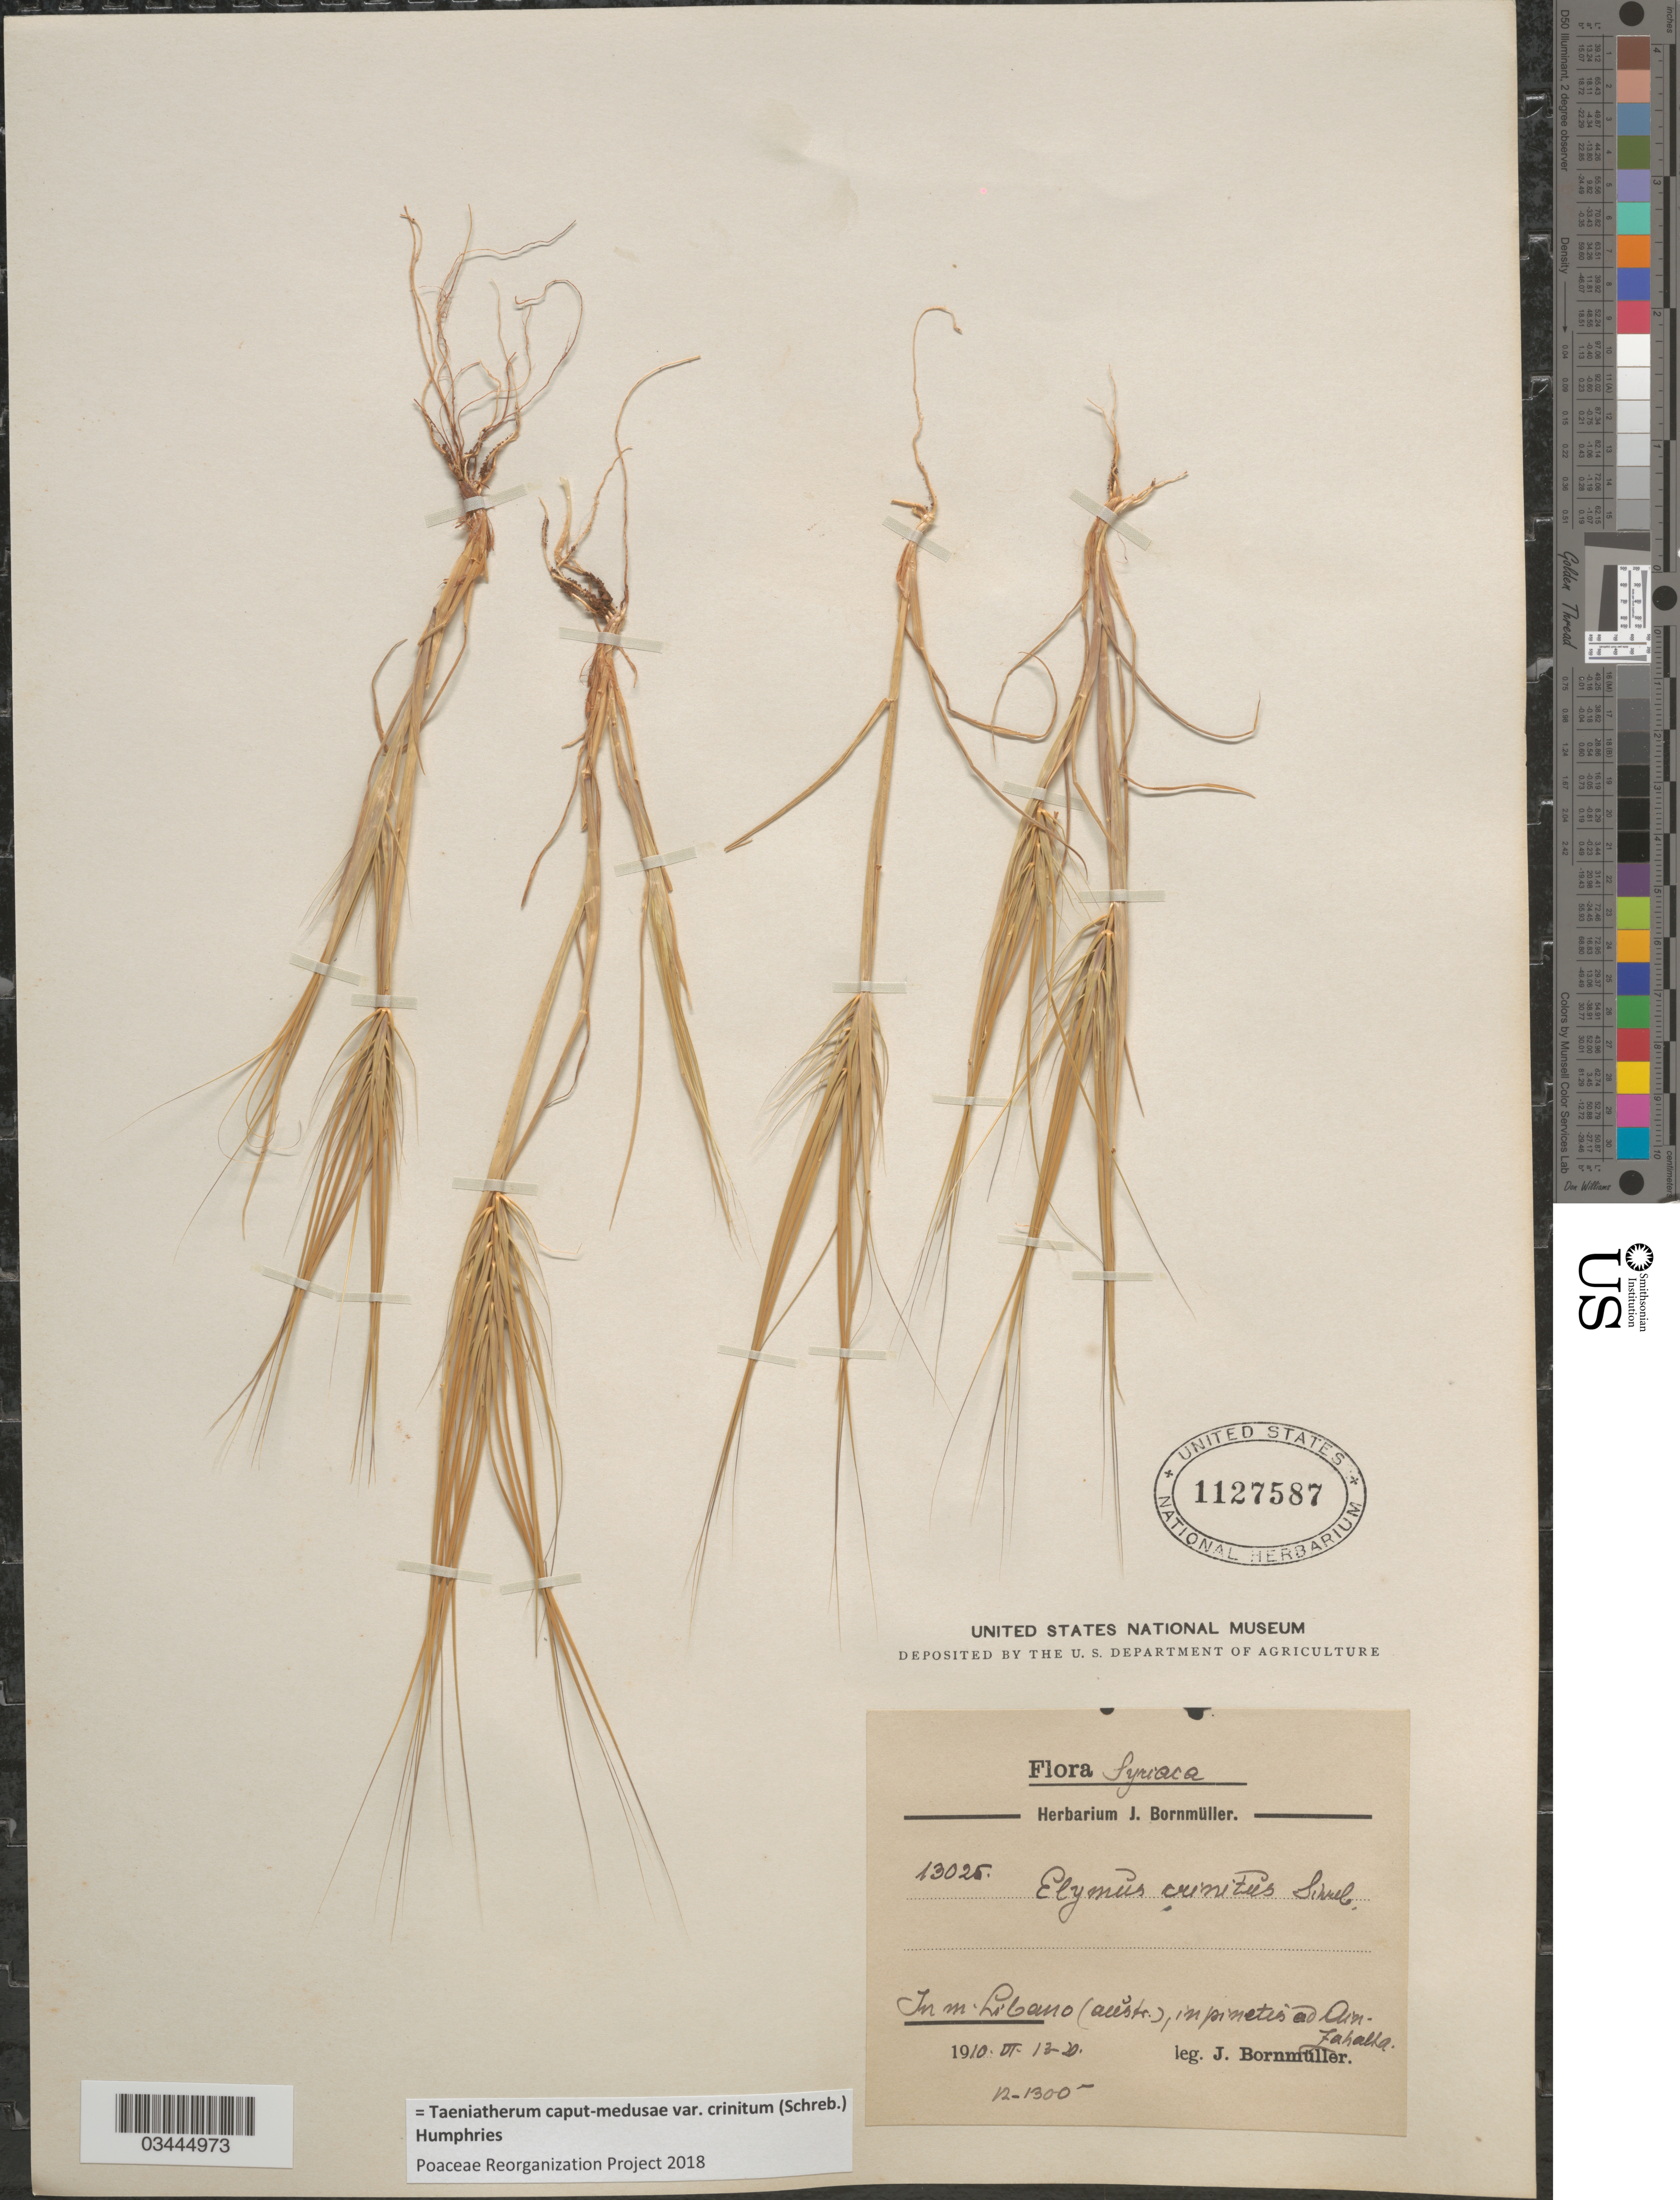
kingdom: Plantae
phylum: Tracheophyta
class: Liliopsida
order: Poales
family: Poaceae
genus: Taeniatherum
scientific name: Taeniatherum caput-medusae var. crinitum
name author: (Schreb.) Humphries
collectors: J. Bornmüller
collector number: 13025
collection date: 1910-06-13/1910-06-20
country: Lebanon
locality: Syriaca. In m. Libano (austr.), in pratis ad Ain-Zahalta.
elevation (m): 1200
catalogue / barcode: US 1127587